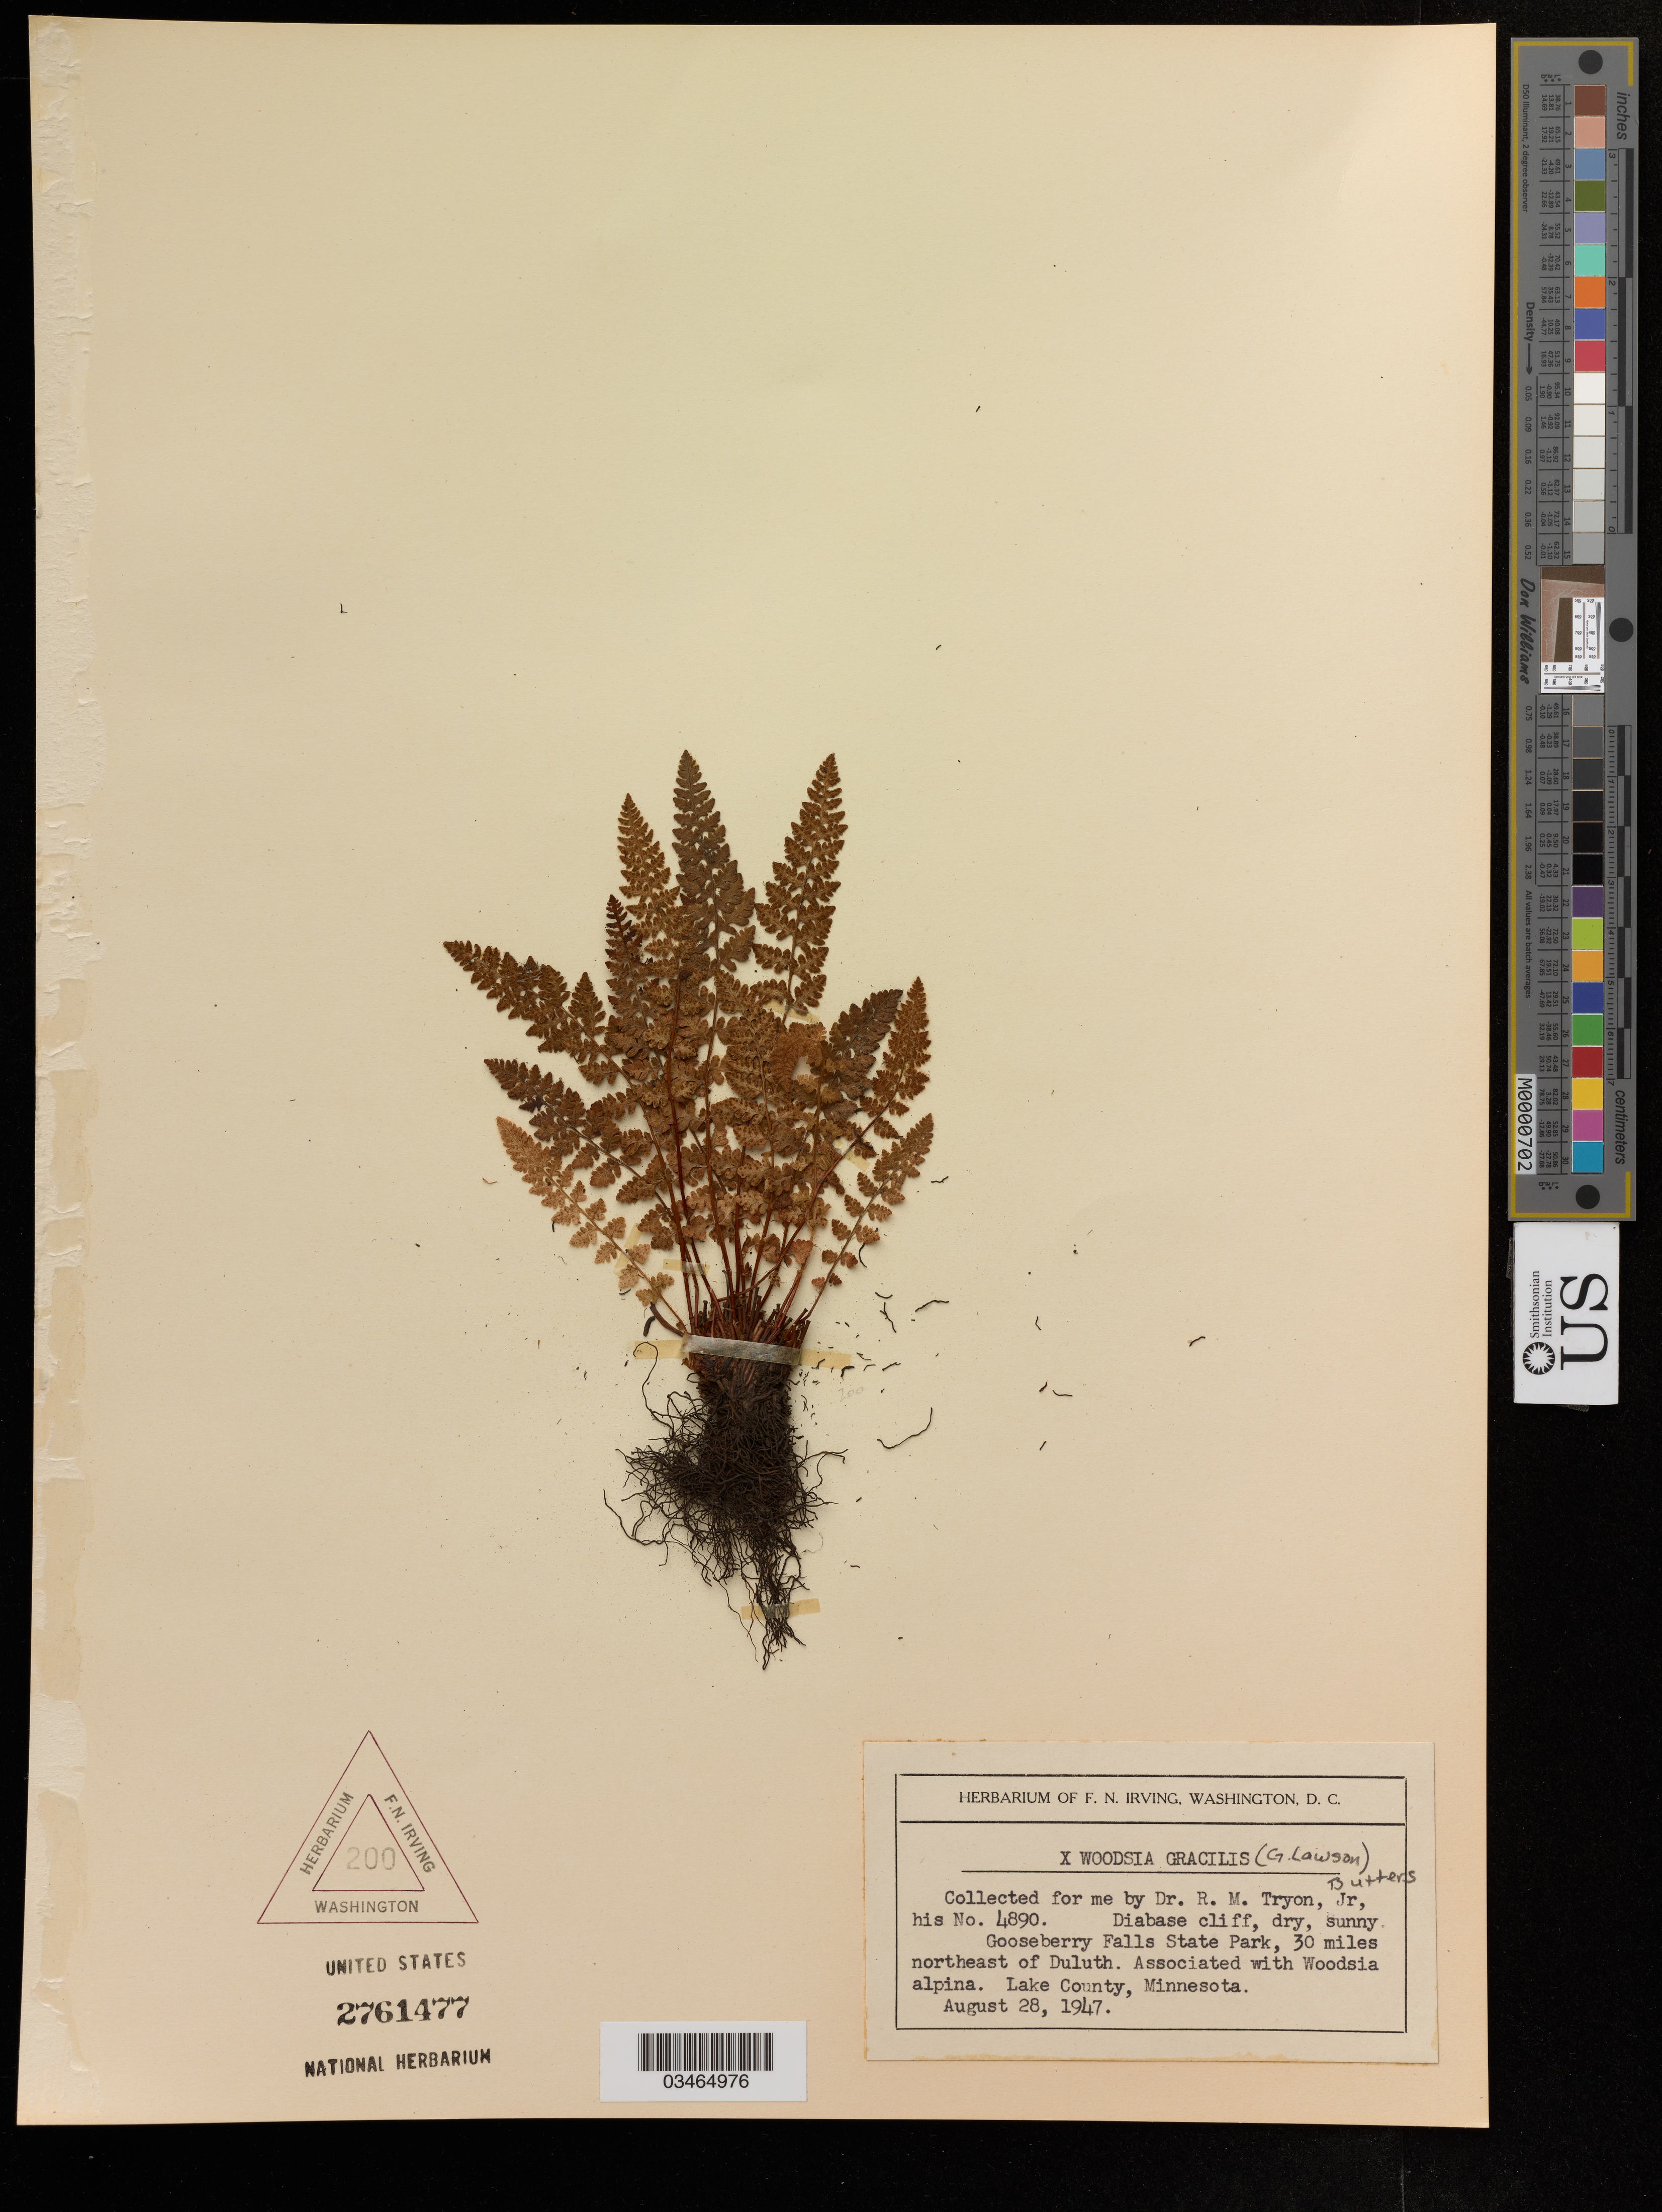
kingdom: Plantae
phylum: Tracheophyta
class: Polypodiopsida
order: Polypodiales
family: Woodsiaceae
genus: Woodsia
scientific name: Woodsia x gracilis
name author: (Lawson) Butters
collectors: R. M. Tryon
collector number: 4890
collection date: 1947-08-28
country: United States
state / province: Minnesota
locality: Gooseberry Falls State Park, 30 miles northeast of Duluth. Lake County.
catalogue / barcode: US 2761477